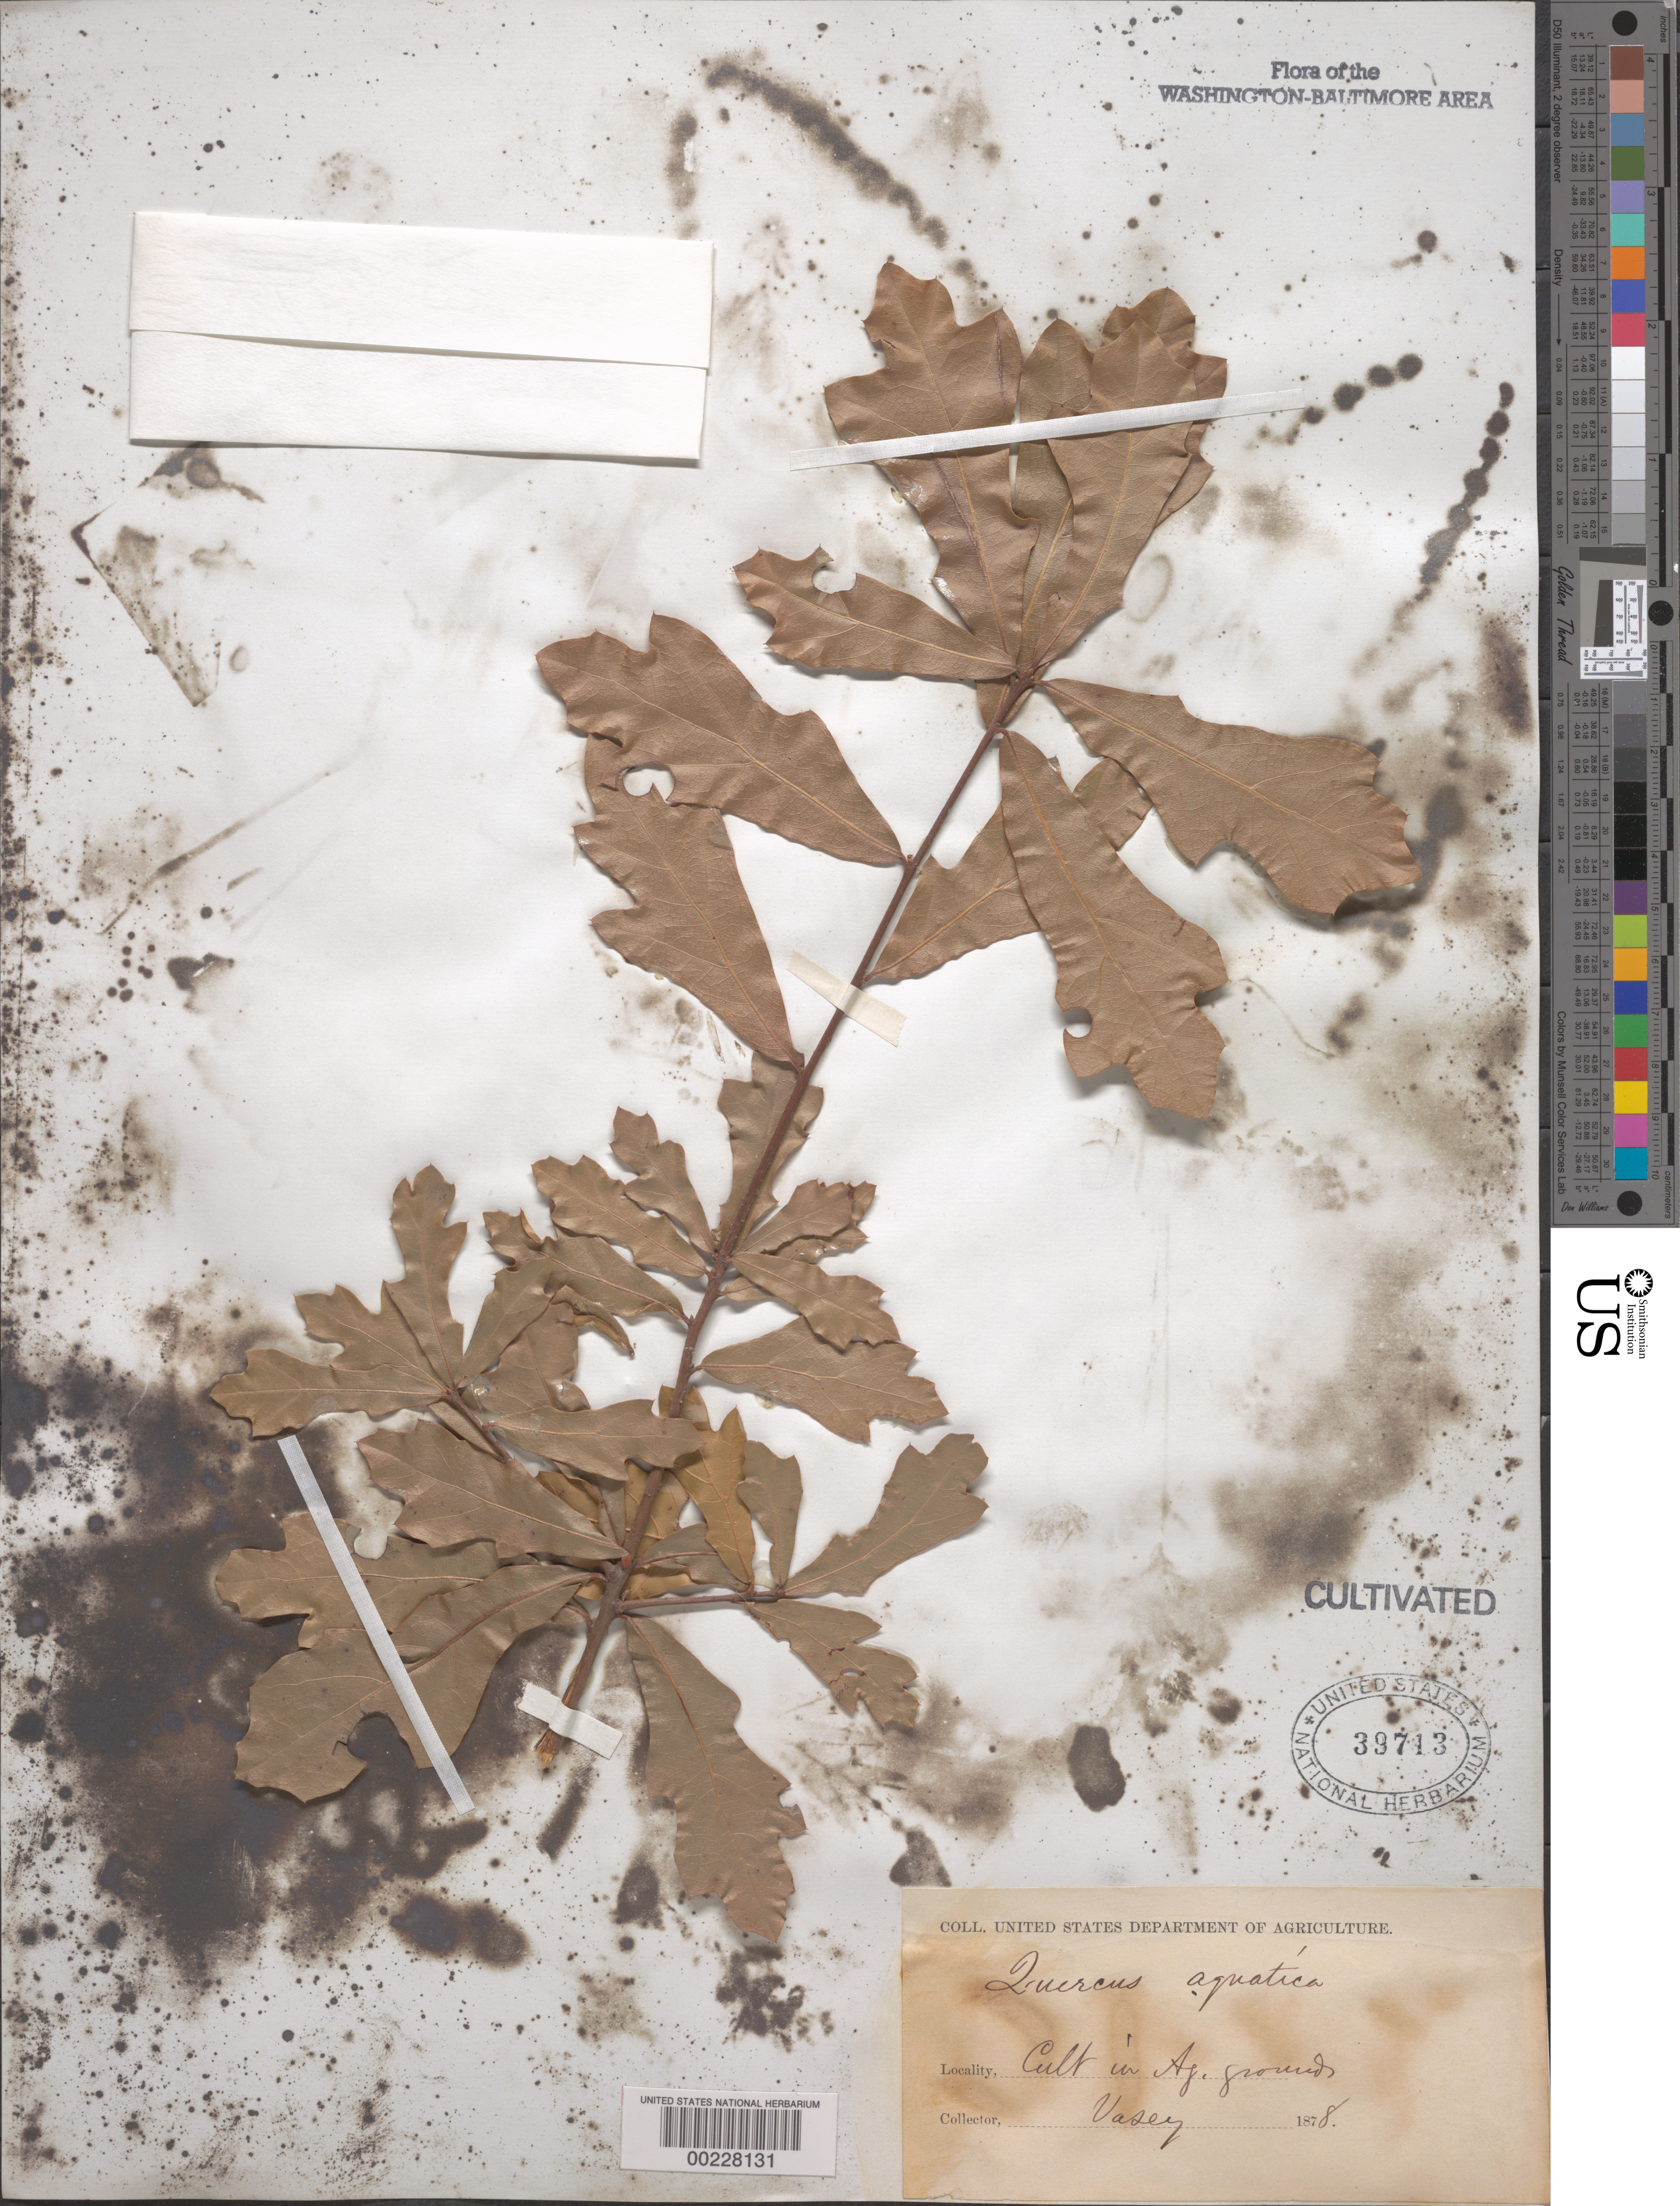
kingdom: Plantae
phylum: Tracheophyta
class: Magnoliopsida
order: Fagales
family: Fagaceae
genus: Quercus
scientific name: Quercus aquatica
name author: Walter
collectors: G. R. Vasey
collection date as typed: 1878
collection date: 1878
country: United States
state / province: District of Columbia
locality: Agricultural grounds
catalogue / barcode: US 39713